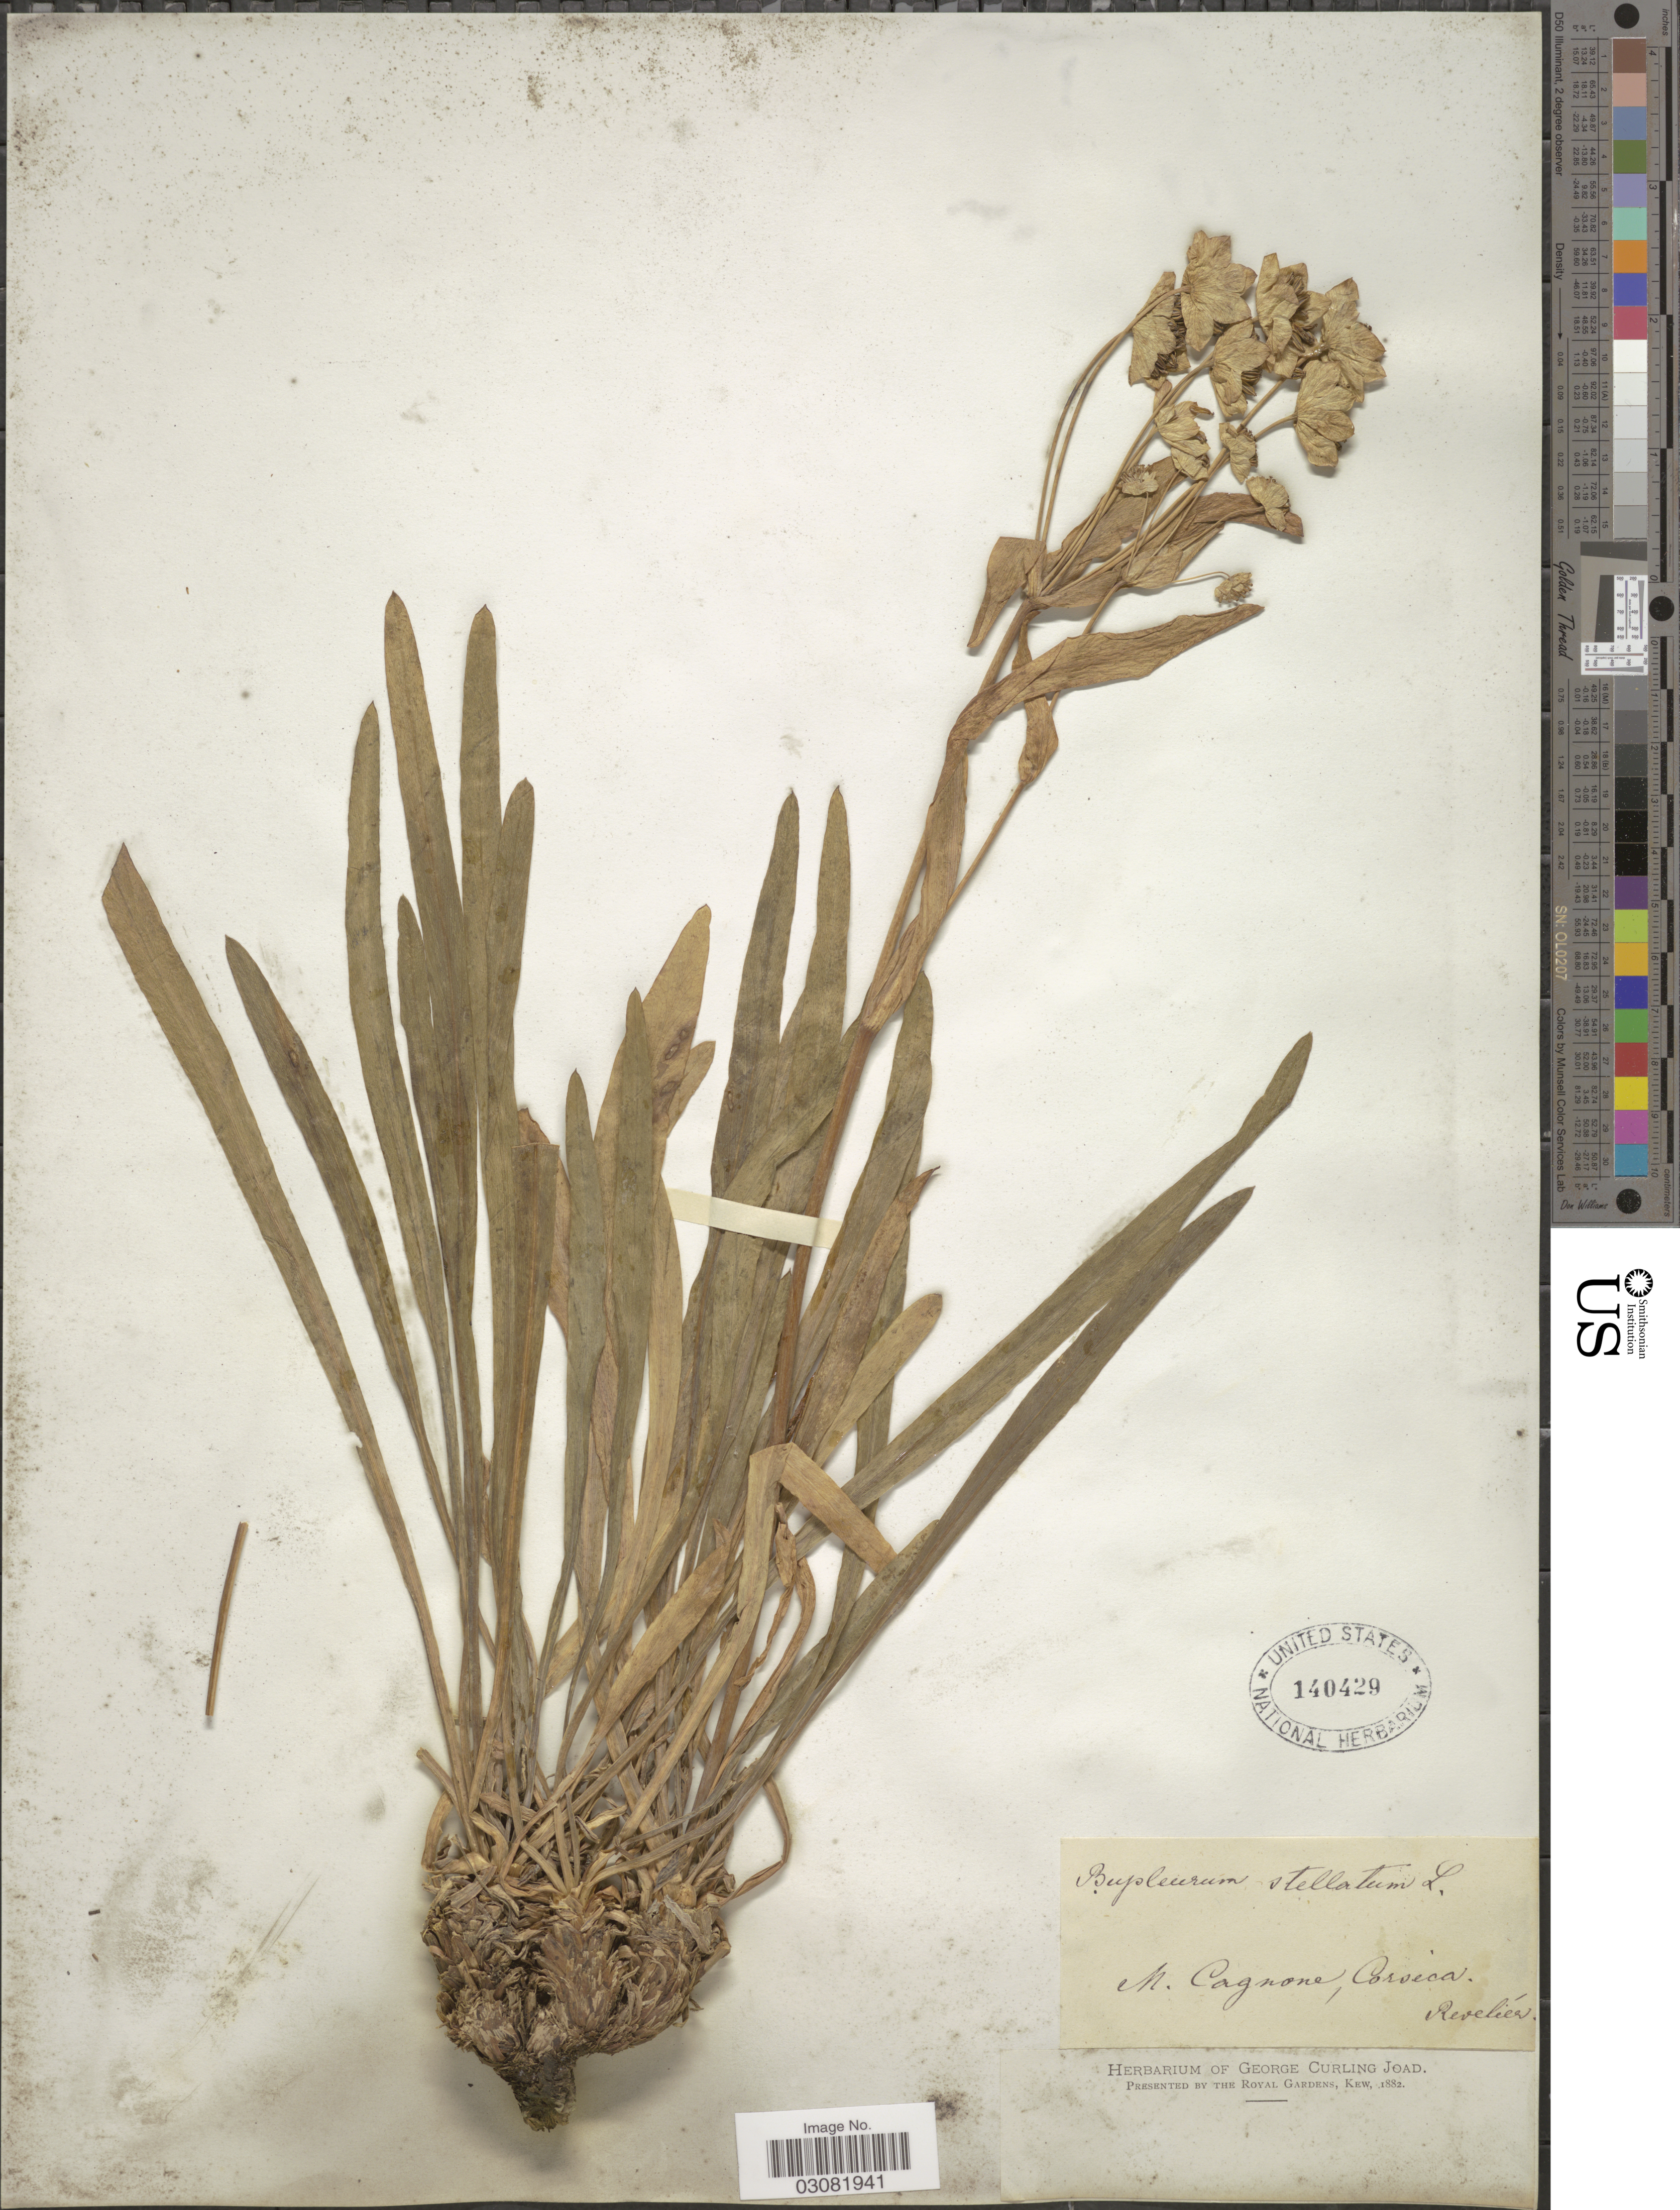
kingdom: Plantae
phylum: Tracheophyta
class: Magnoliopsida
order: Apiales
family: Apiaceae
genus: Bupleurum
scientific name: Bupleurum stellatum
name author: L.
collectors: Revelière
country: France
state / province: Corsica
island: Corse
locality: M. Cagnone, Corseca.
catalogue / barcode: US 140429